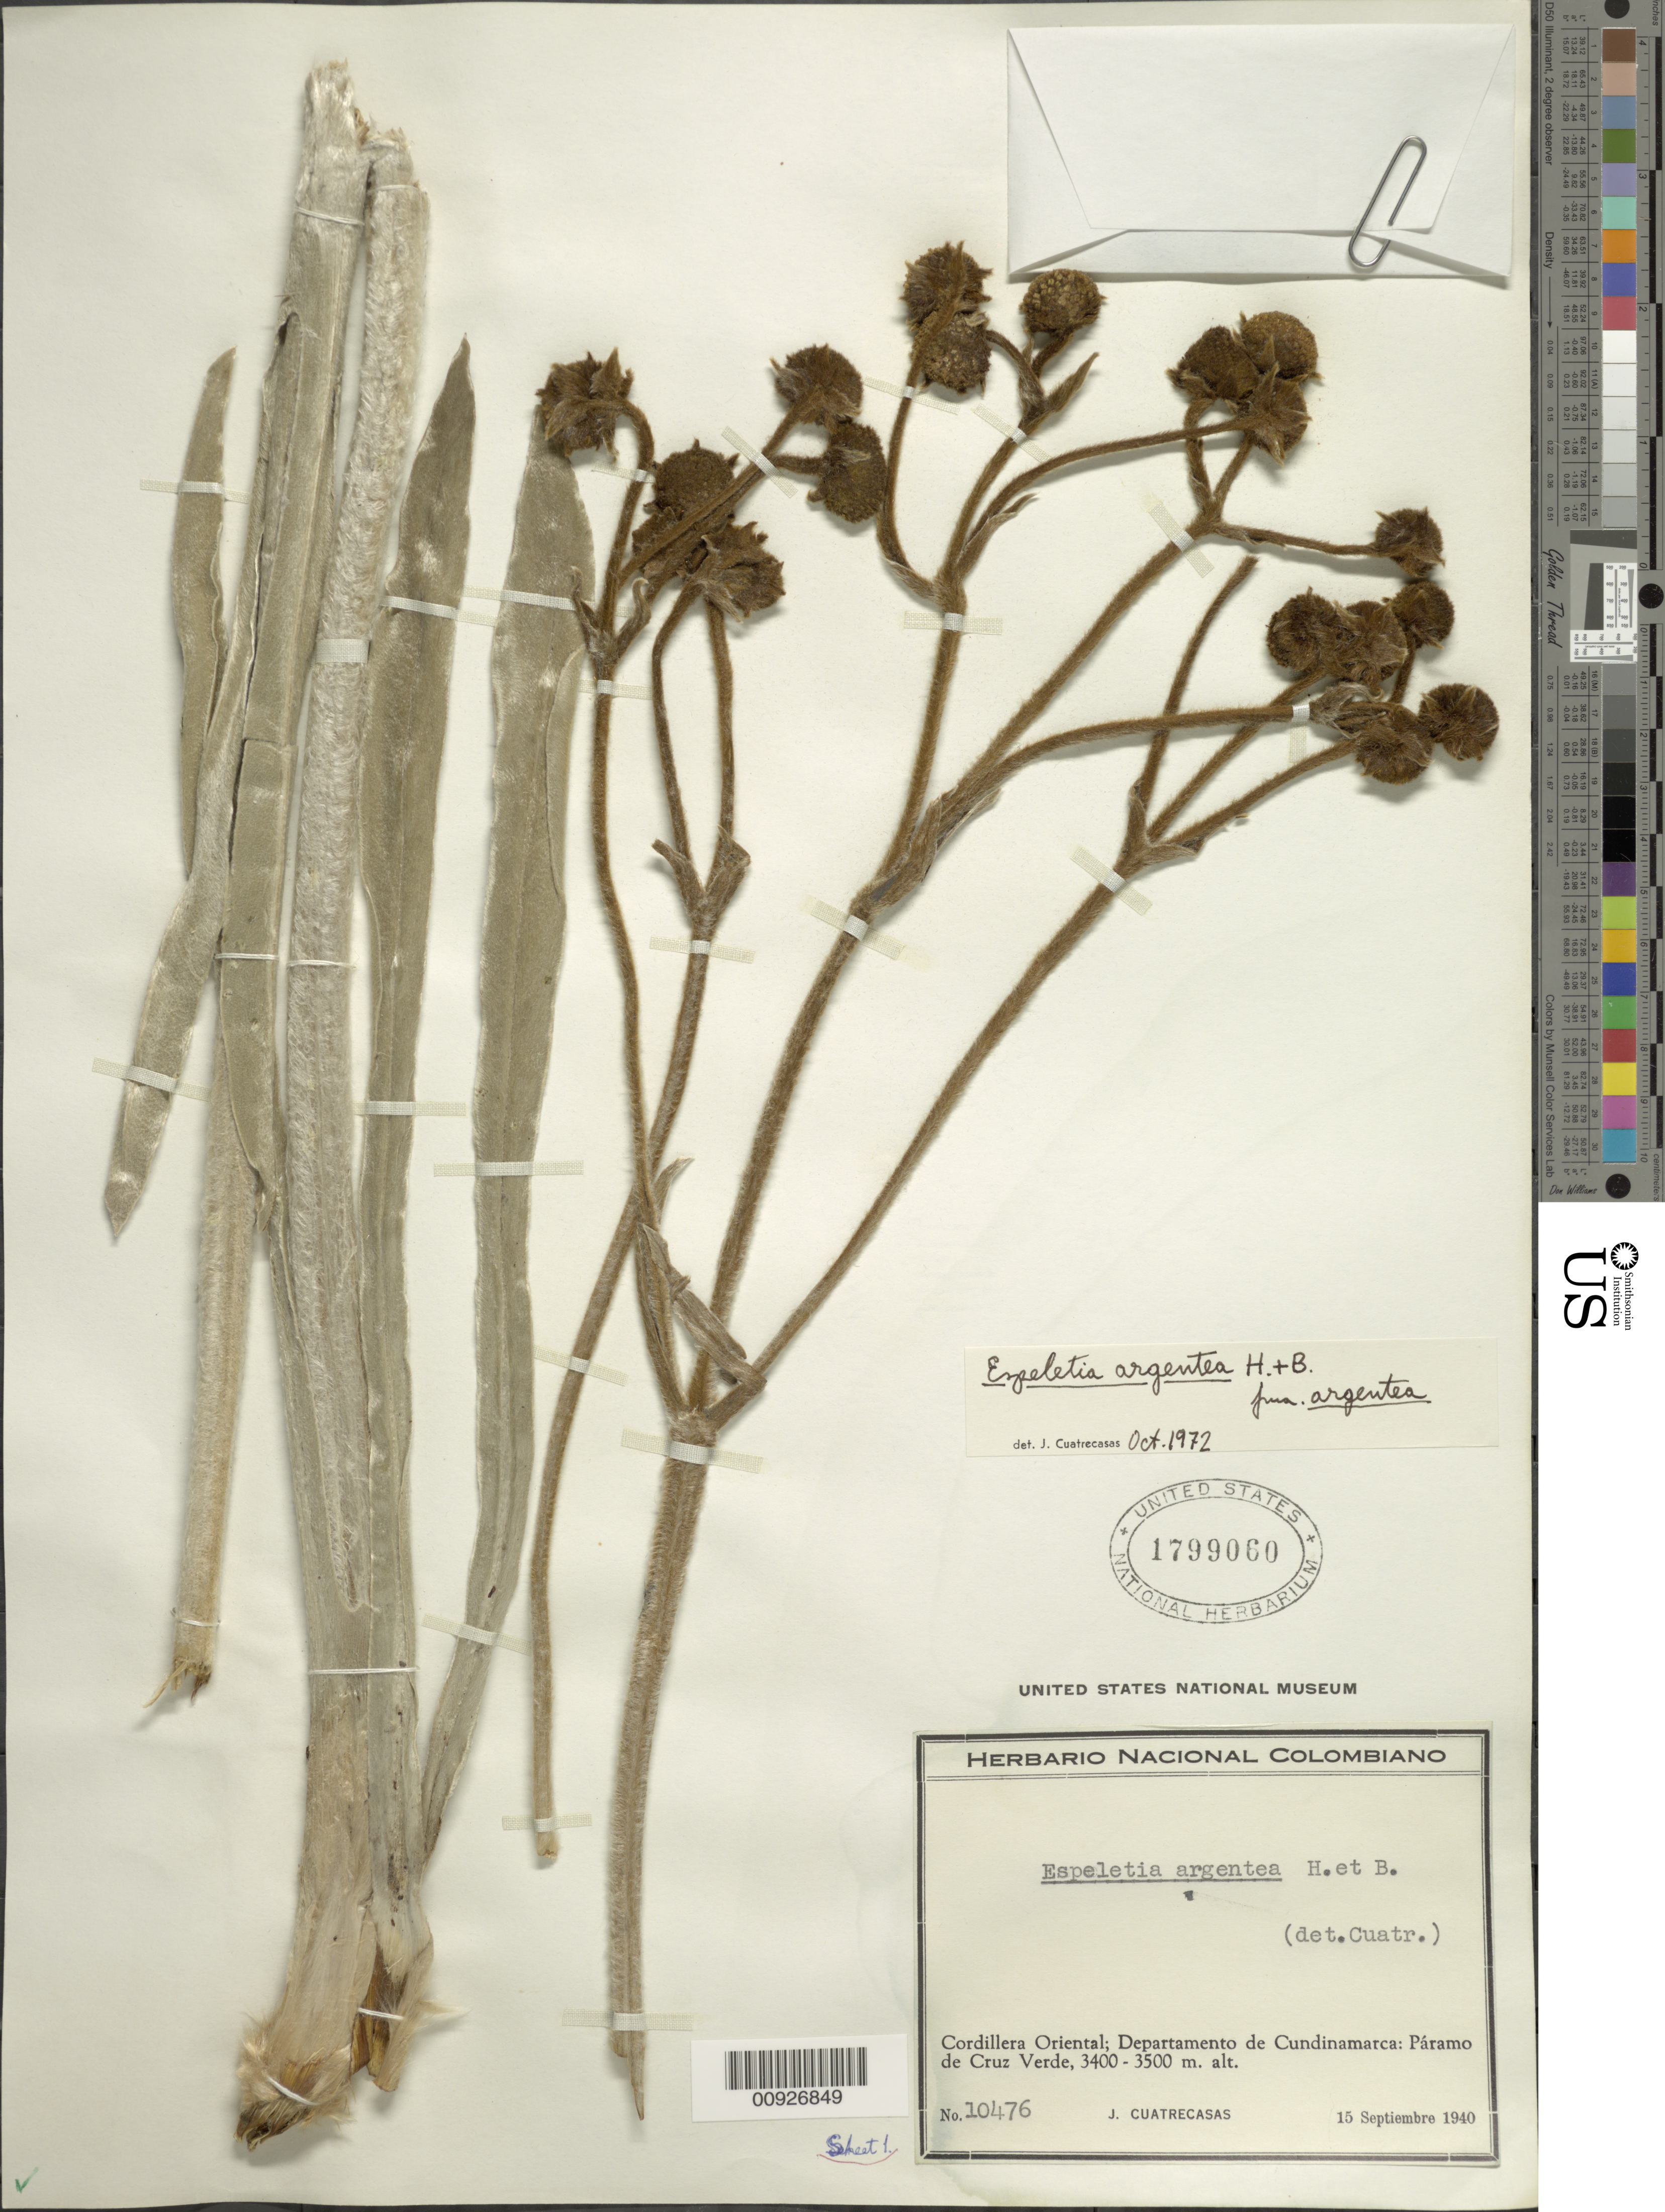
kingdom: Plantae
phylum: Tracheophyta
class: Magnoliopsida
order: Asterales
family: Asteraceae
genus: Espeletia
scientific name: Espeletia argentea f. argentea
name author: Humb. & Bonpl.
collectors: J. Cuatrecasas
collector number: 10476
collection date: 1940-09-15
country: Colombia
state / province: Cundinamarca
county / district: Zipaquirá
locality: Páramo de Cruz Verde.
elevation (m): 3400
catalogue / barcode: US 1799060